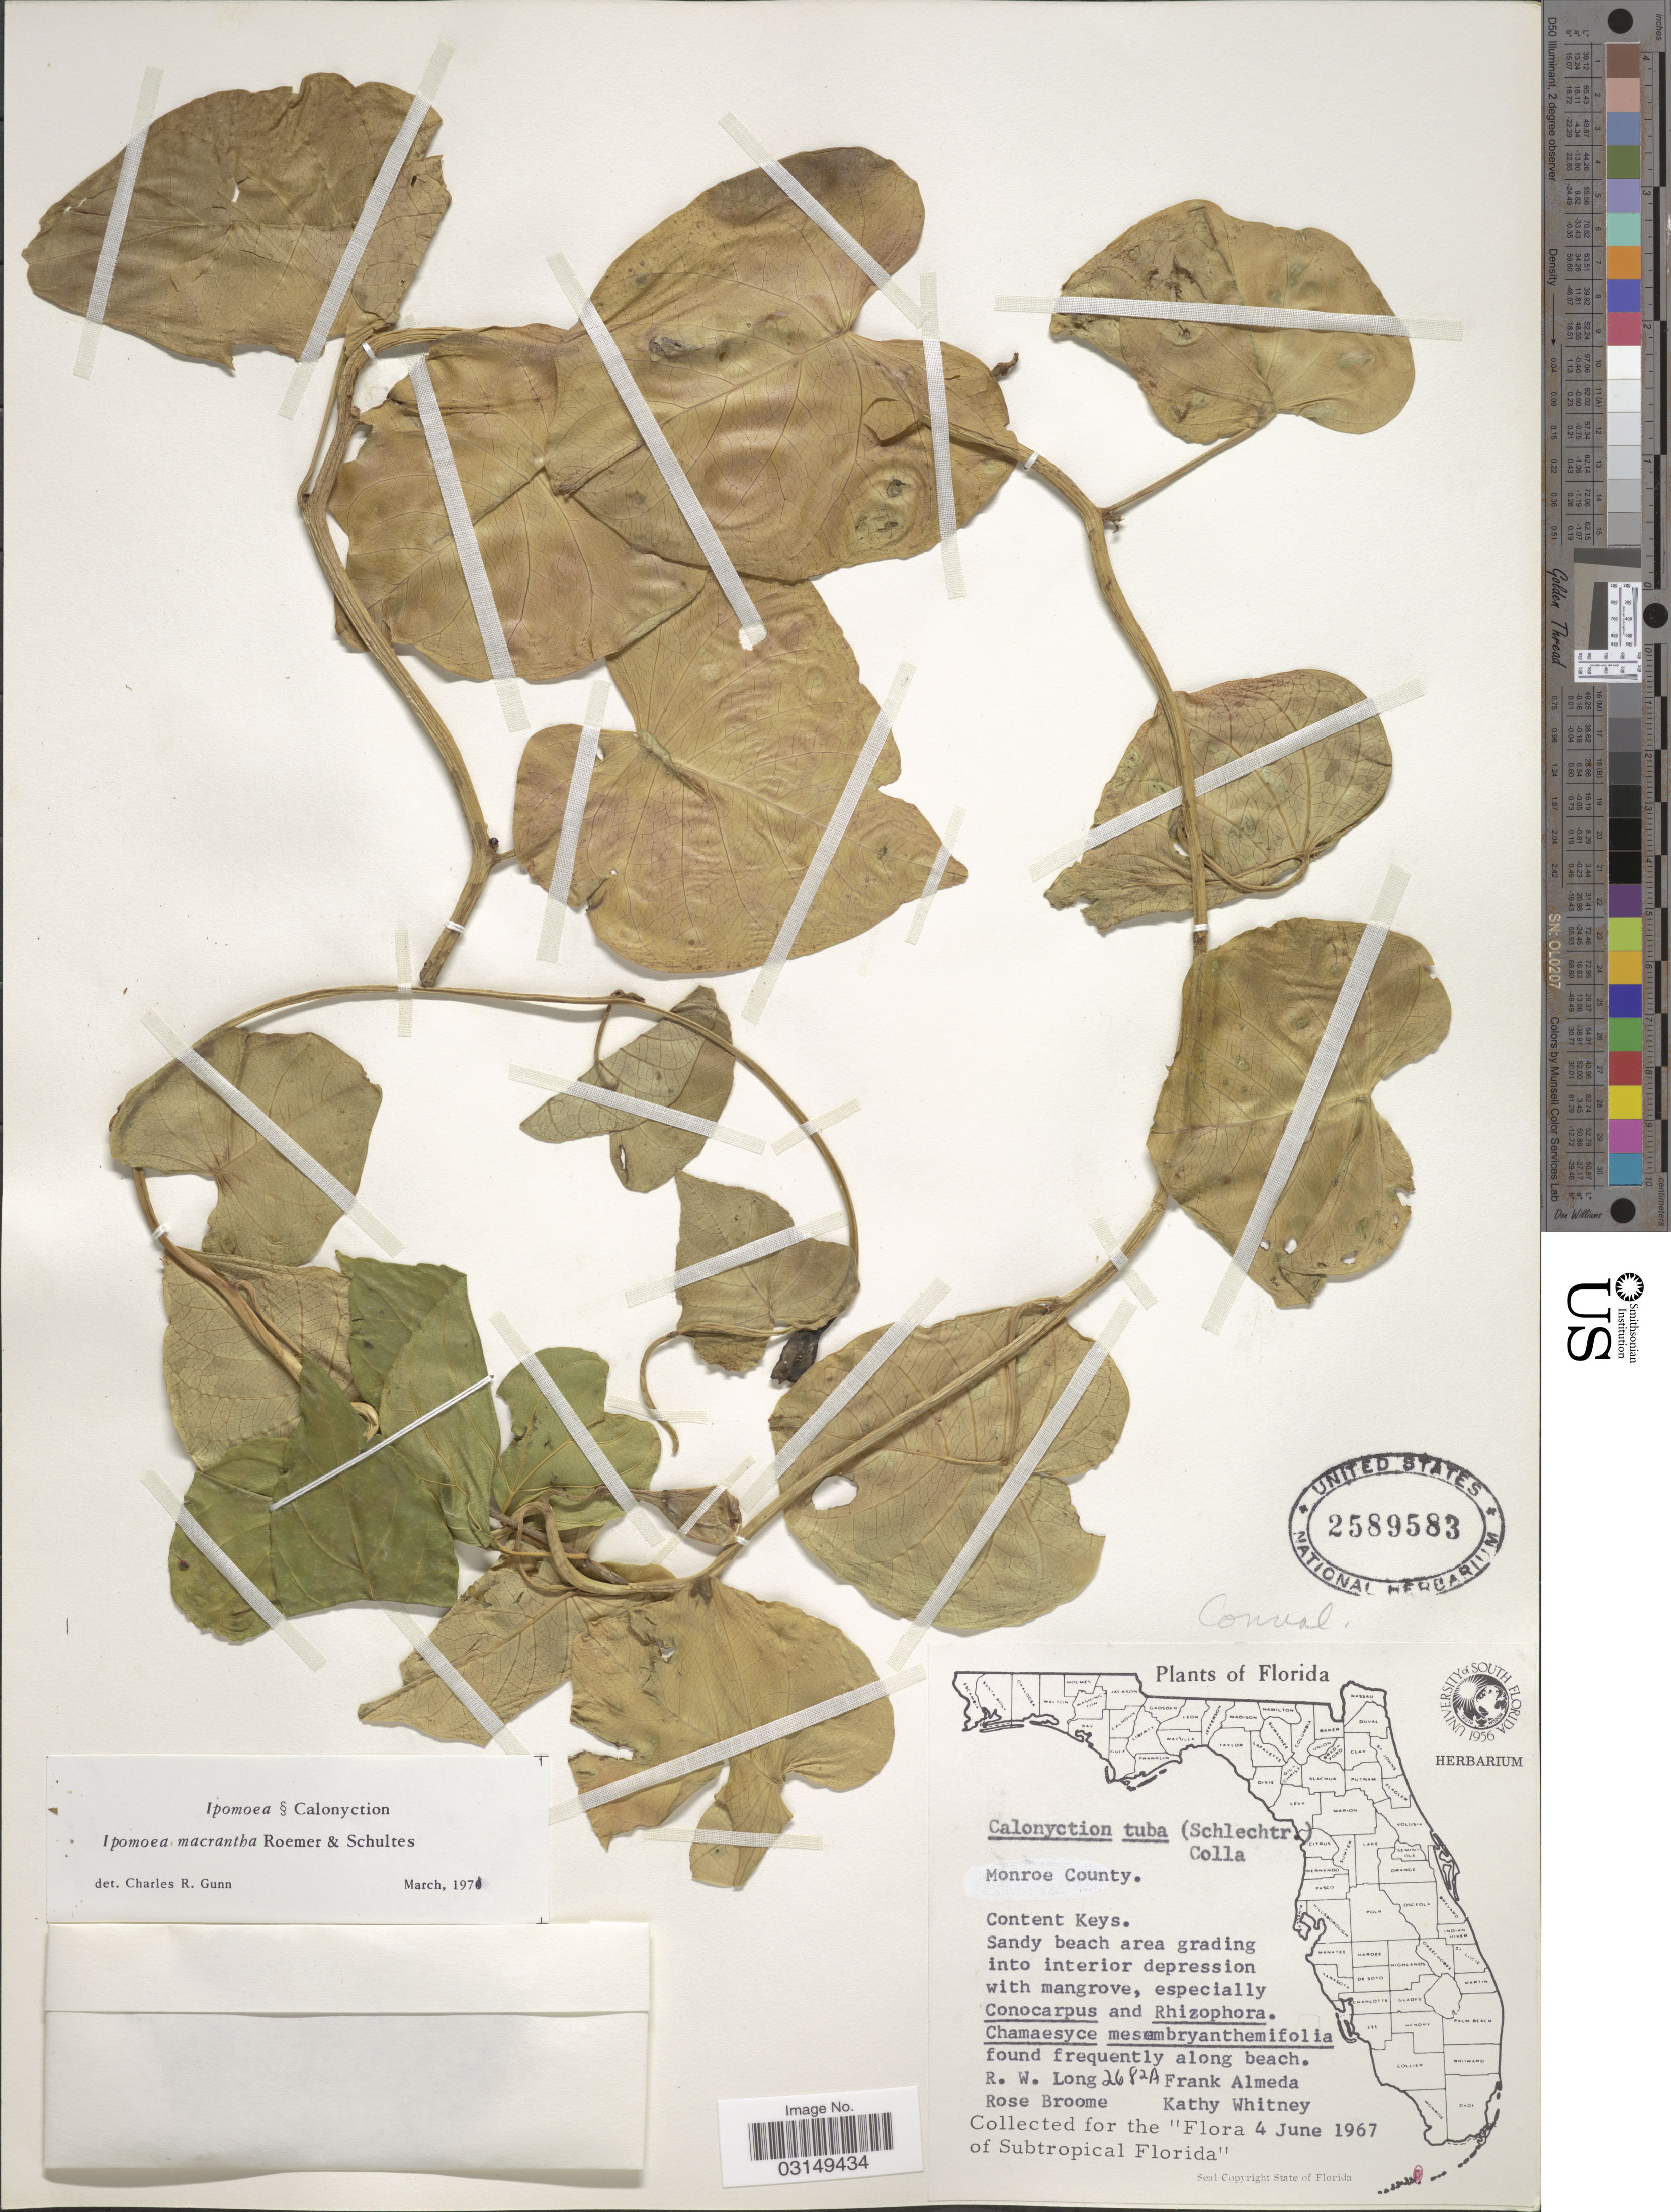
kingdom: Plantae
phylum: Tracheophyta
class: Magnoliopsida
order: Solanales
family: Convolvulaceae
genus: Ipomoea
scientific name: Ipomoea violacea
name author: L.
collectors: R. W. Long, F. Almeda, R. Broome & K. Whitney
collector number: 2682A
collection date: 1967-06-04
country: United States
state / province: Florida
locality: Content Keys, found frequently along beach.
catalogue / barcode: US 2589583